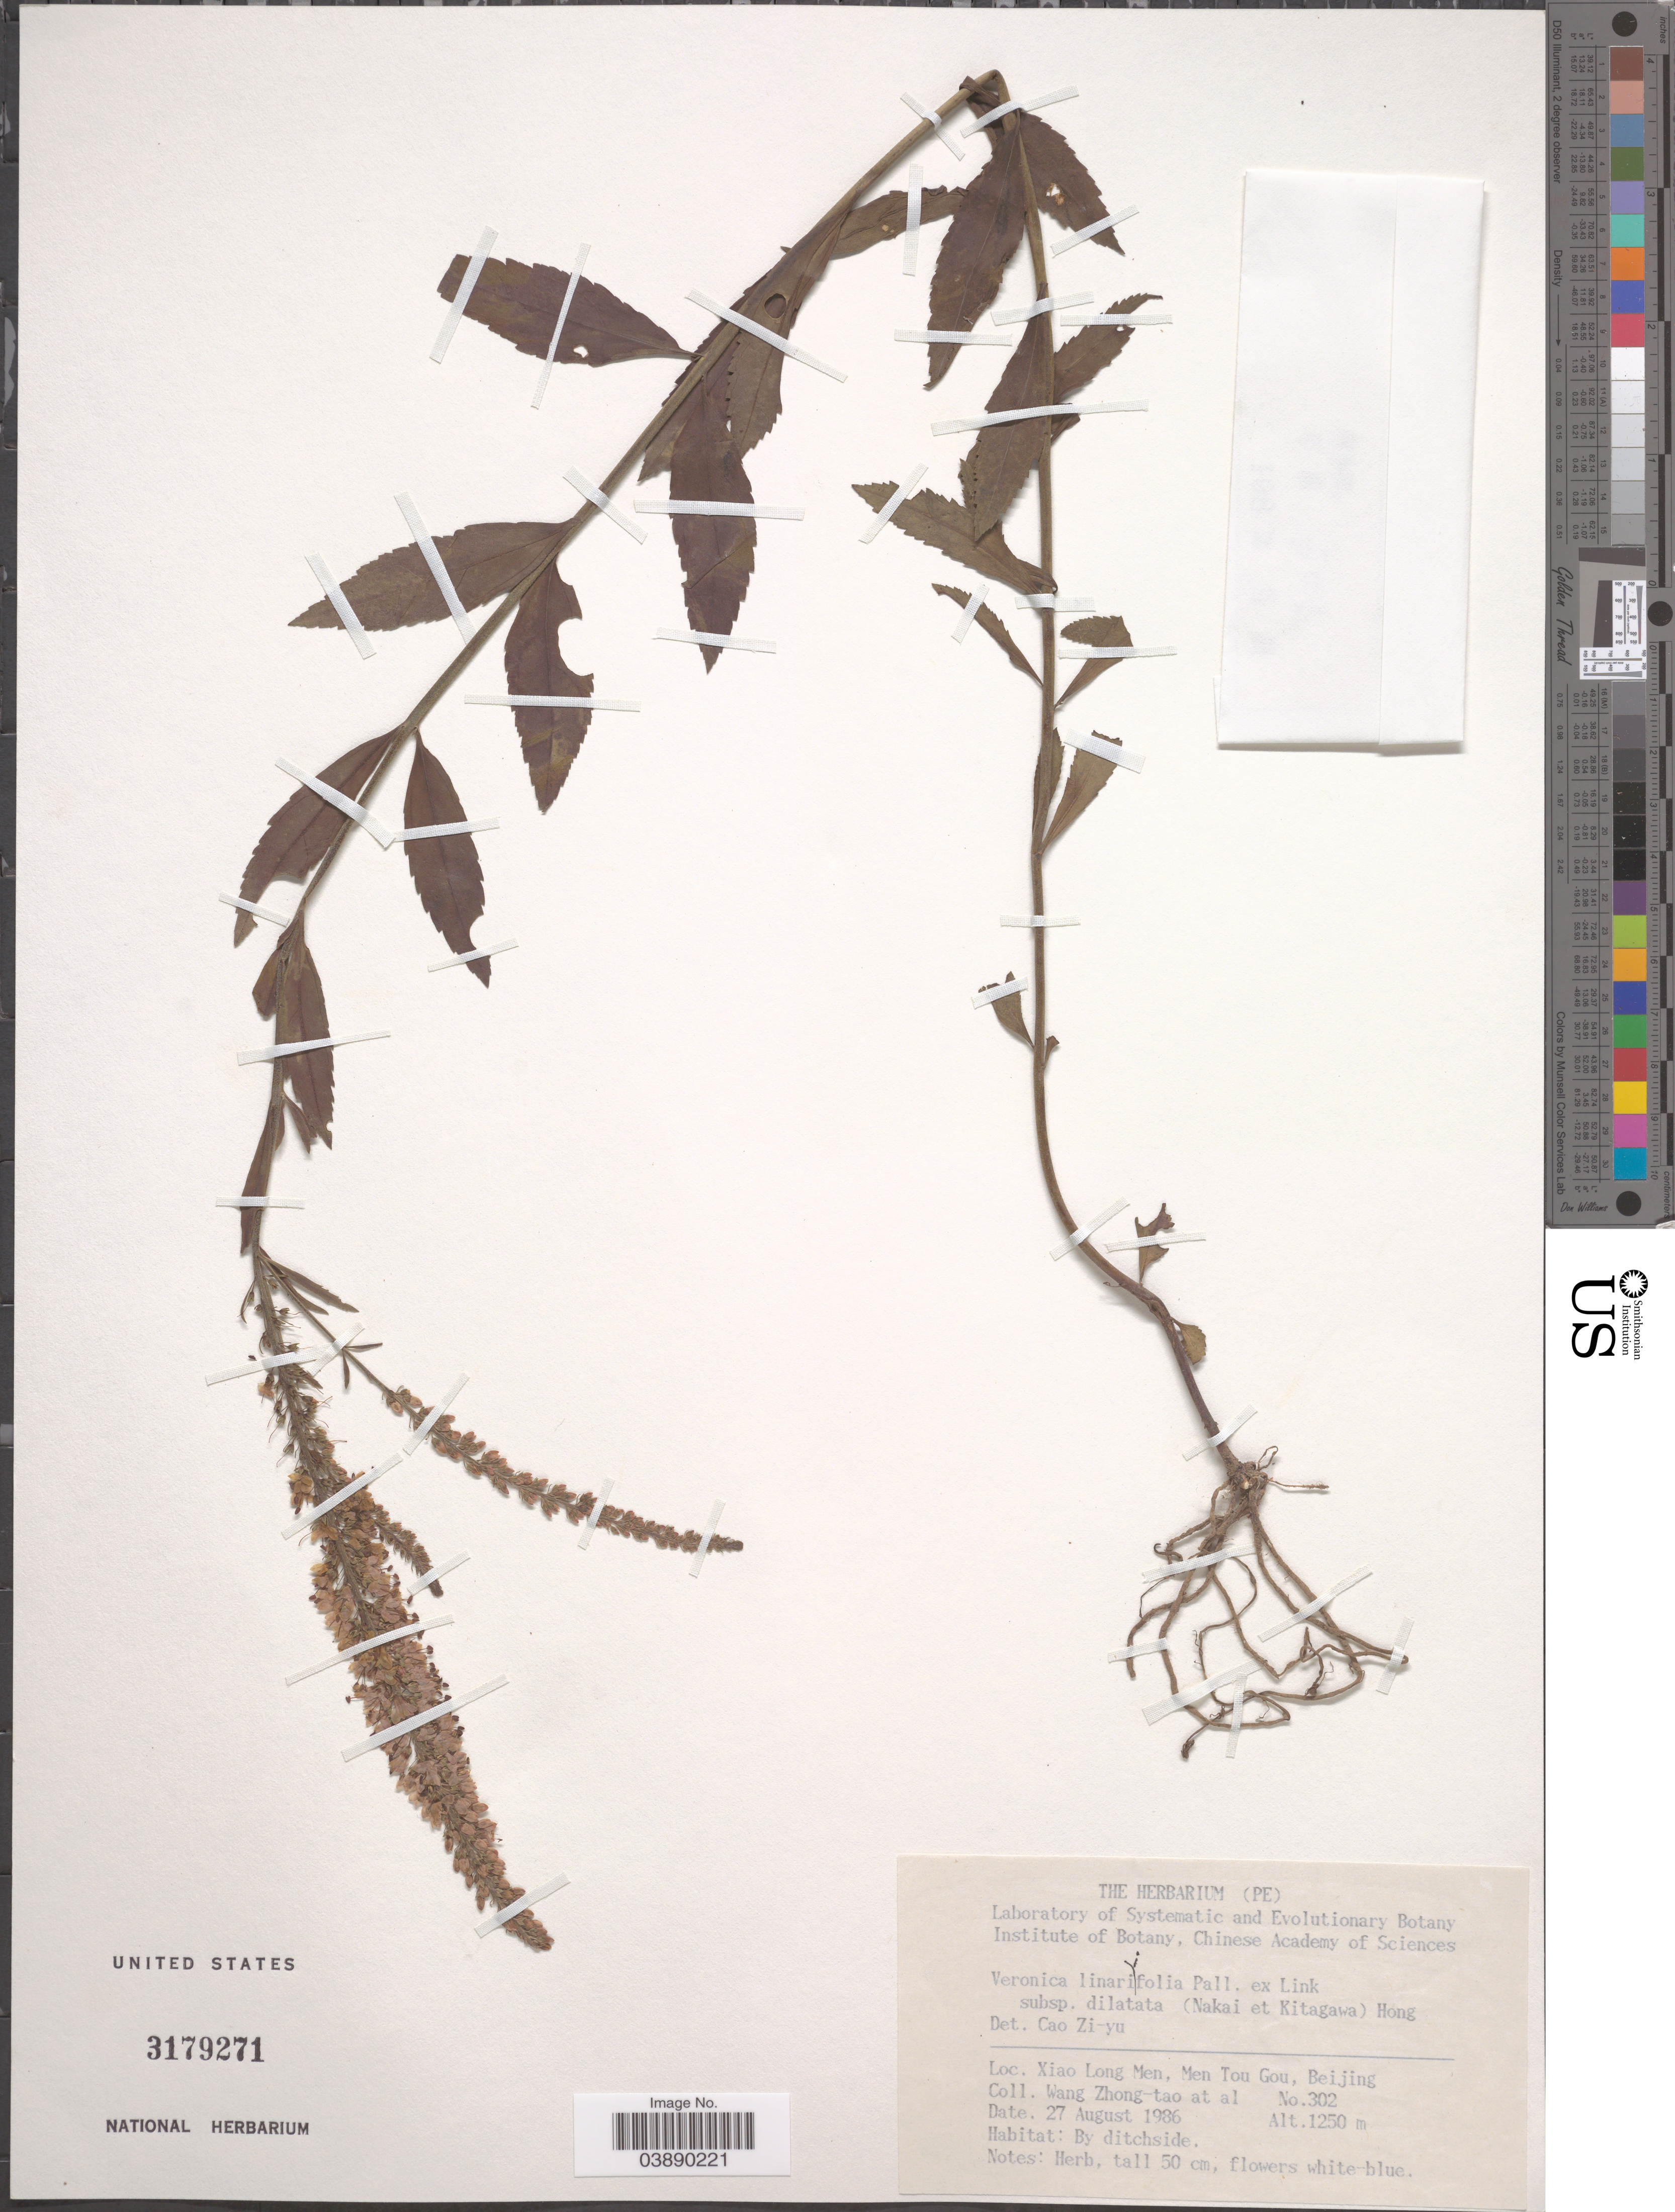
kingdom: Plantae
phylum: Tracheophyta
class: Magnoliopsida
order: Lamiales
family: Plantaginaceae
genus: Veronica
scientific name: Veronica linariifolia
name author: Pall. ex Link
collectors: W. Zhong-Tao & et al.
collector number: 302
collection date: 1986-08-27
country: China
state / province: Beijing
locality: Xiao Long Men, Men Tou Gou, Beijing.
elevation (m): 1250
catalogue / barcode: US 3179271